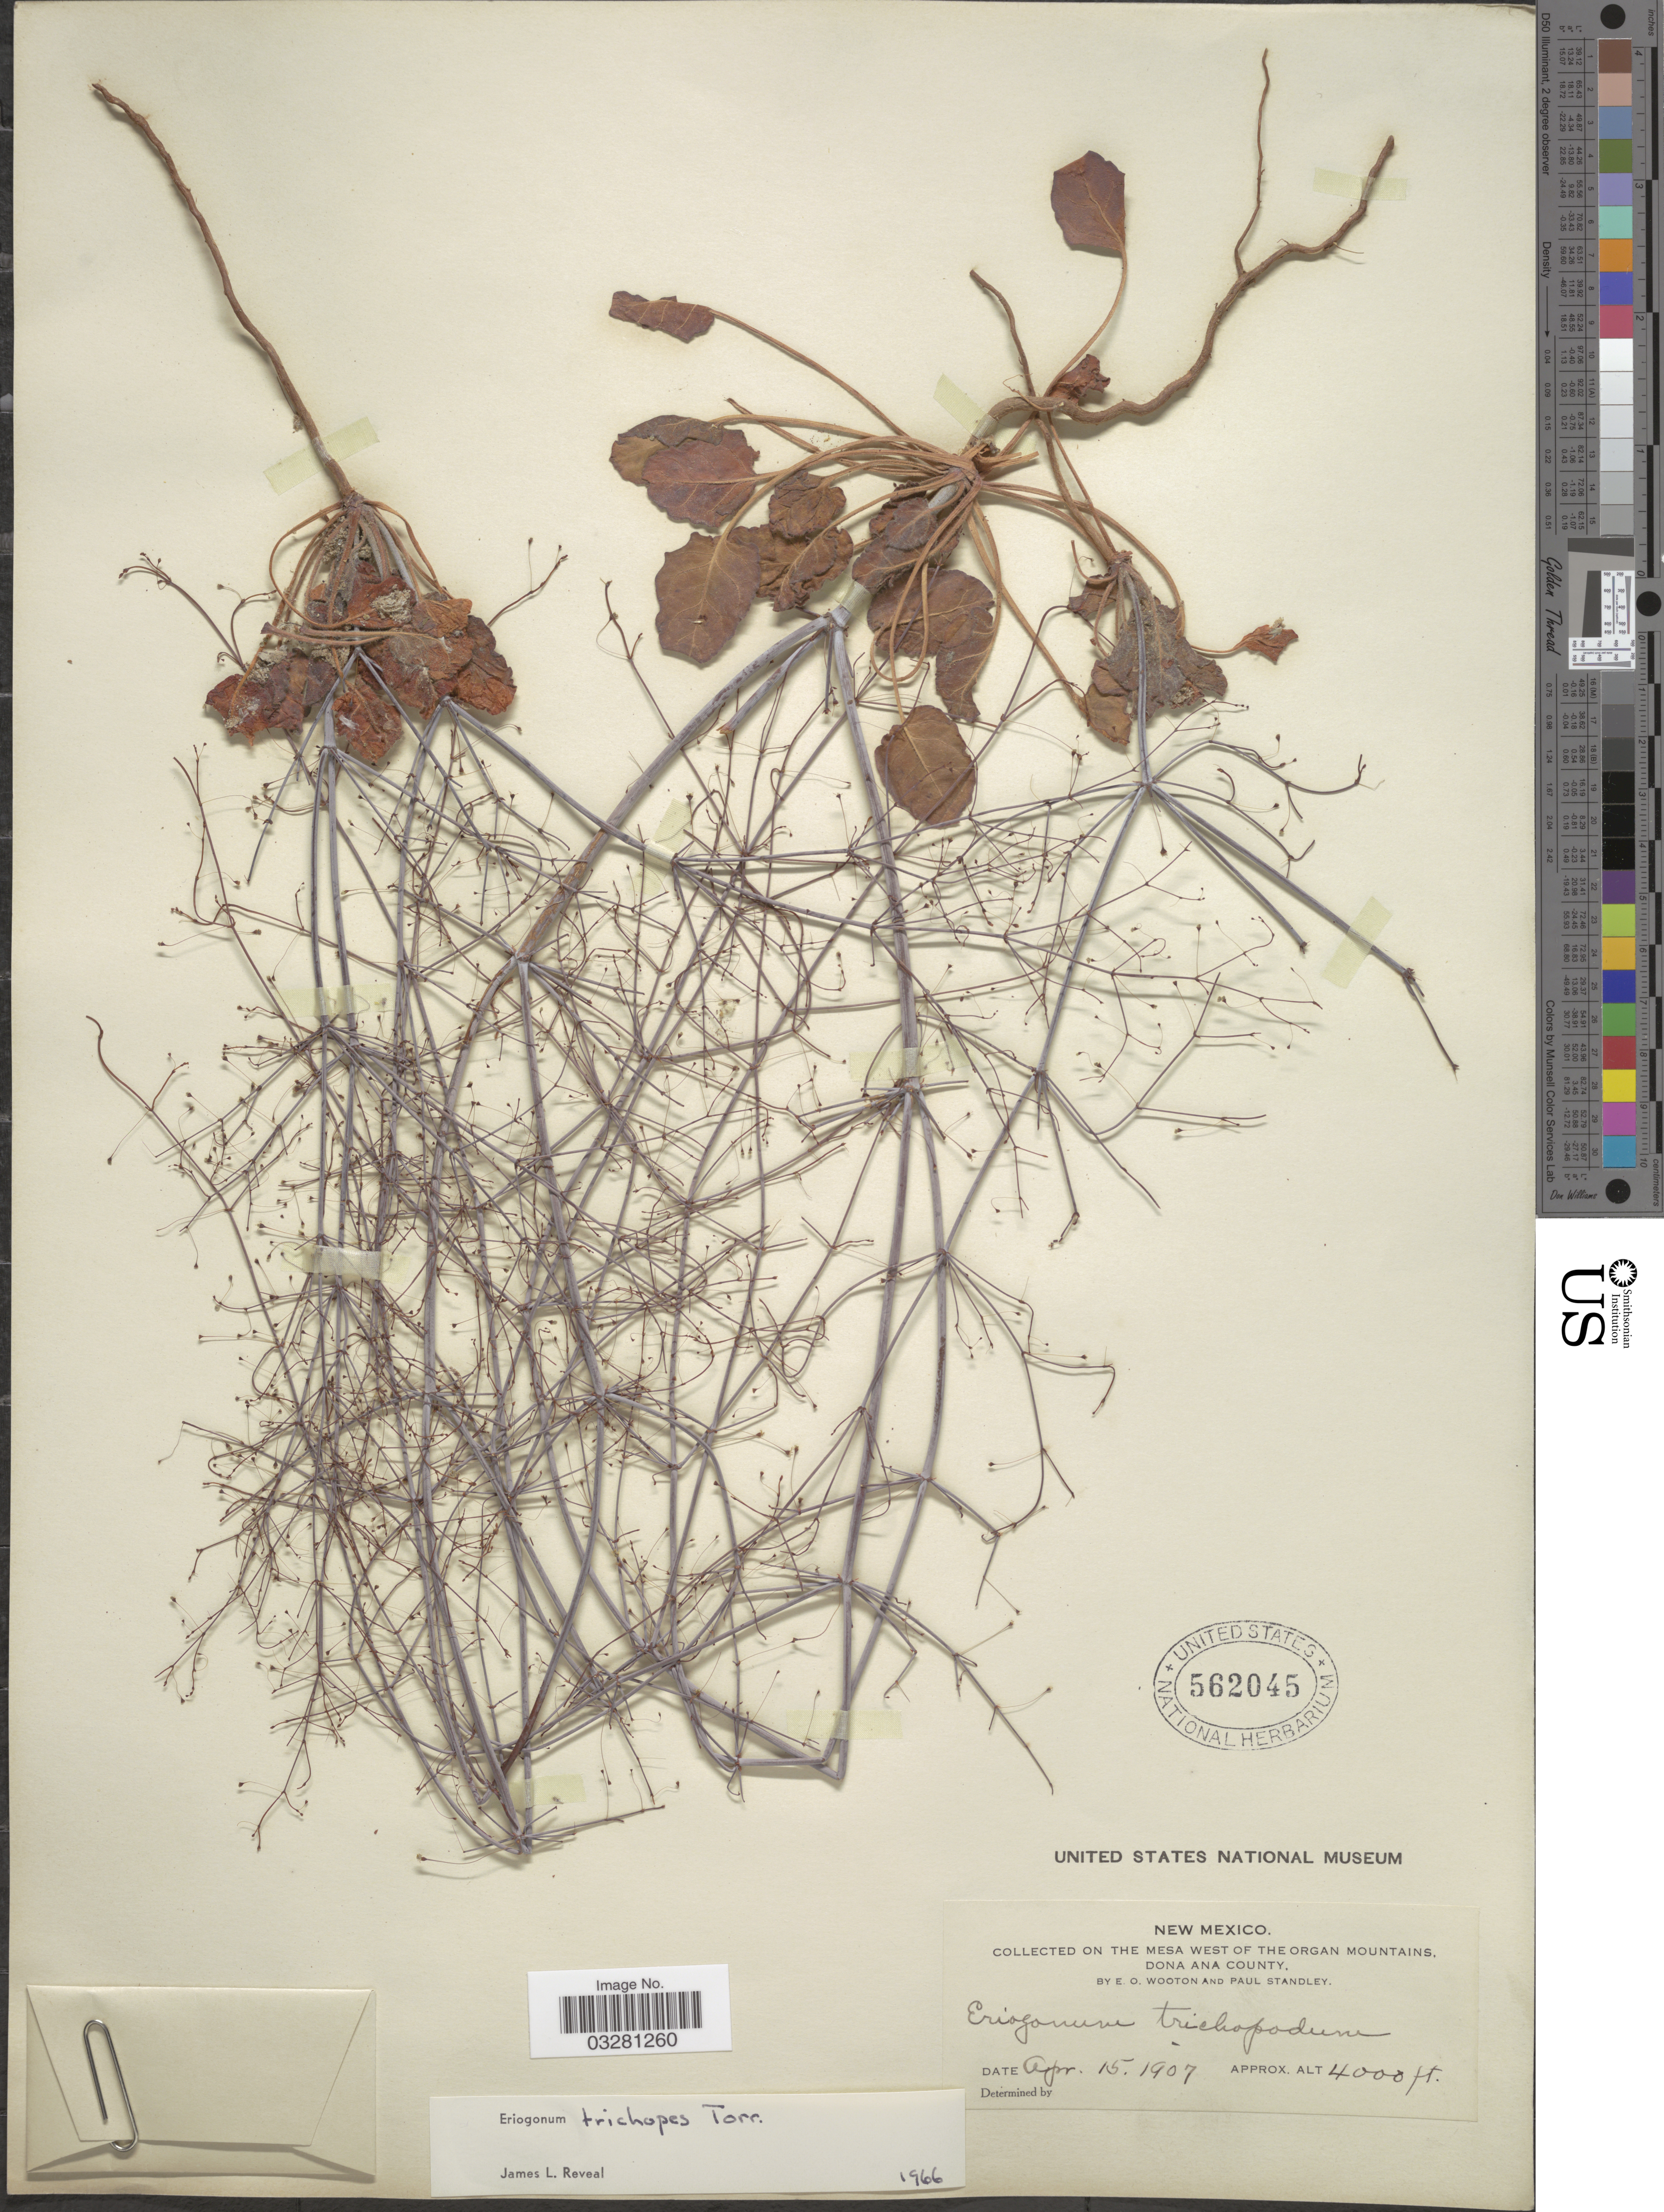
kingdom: Plantae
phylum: Tracheophyta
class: Magnoliopsida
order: Caryophyllales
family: Polygonaceae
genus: Eriogonum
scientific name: Eriogonum trichopes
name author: Torr.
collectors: E. O. Wooton & P. C. Standley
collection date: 1907-04-15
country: United States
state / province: New Mexico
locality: The Mesa west of the Organ Mountains, Dona Ana County.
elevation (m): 1219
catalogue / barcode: US 562045